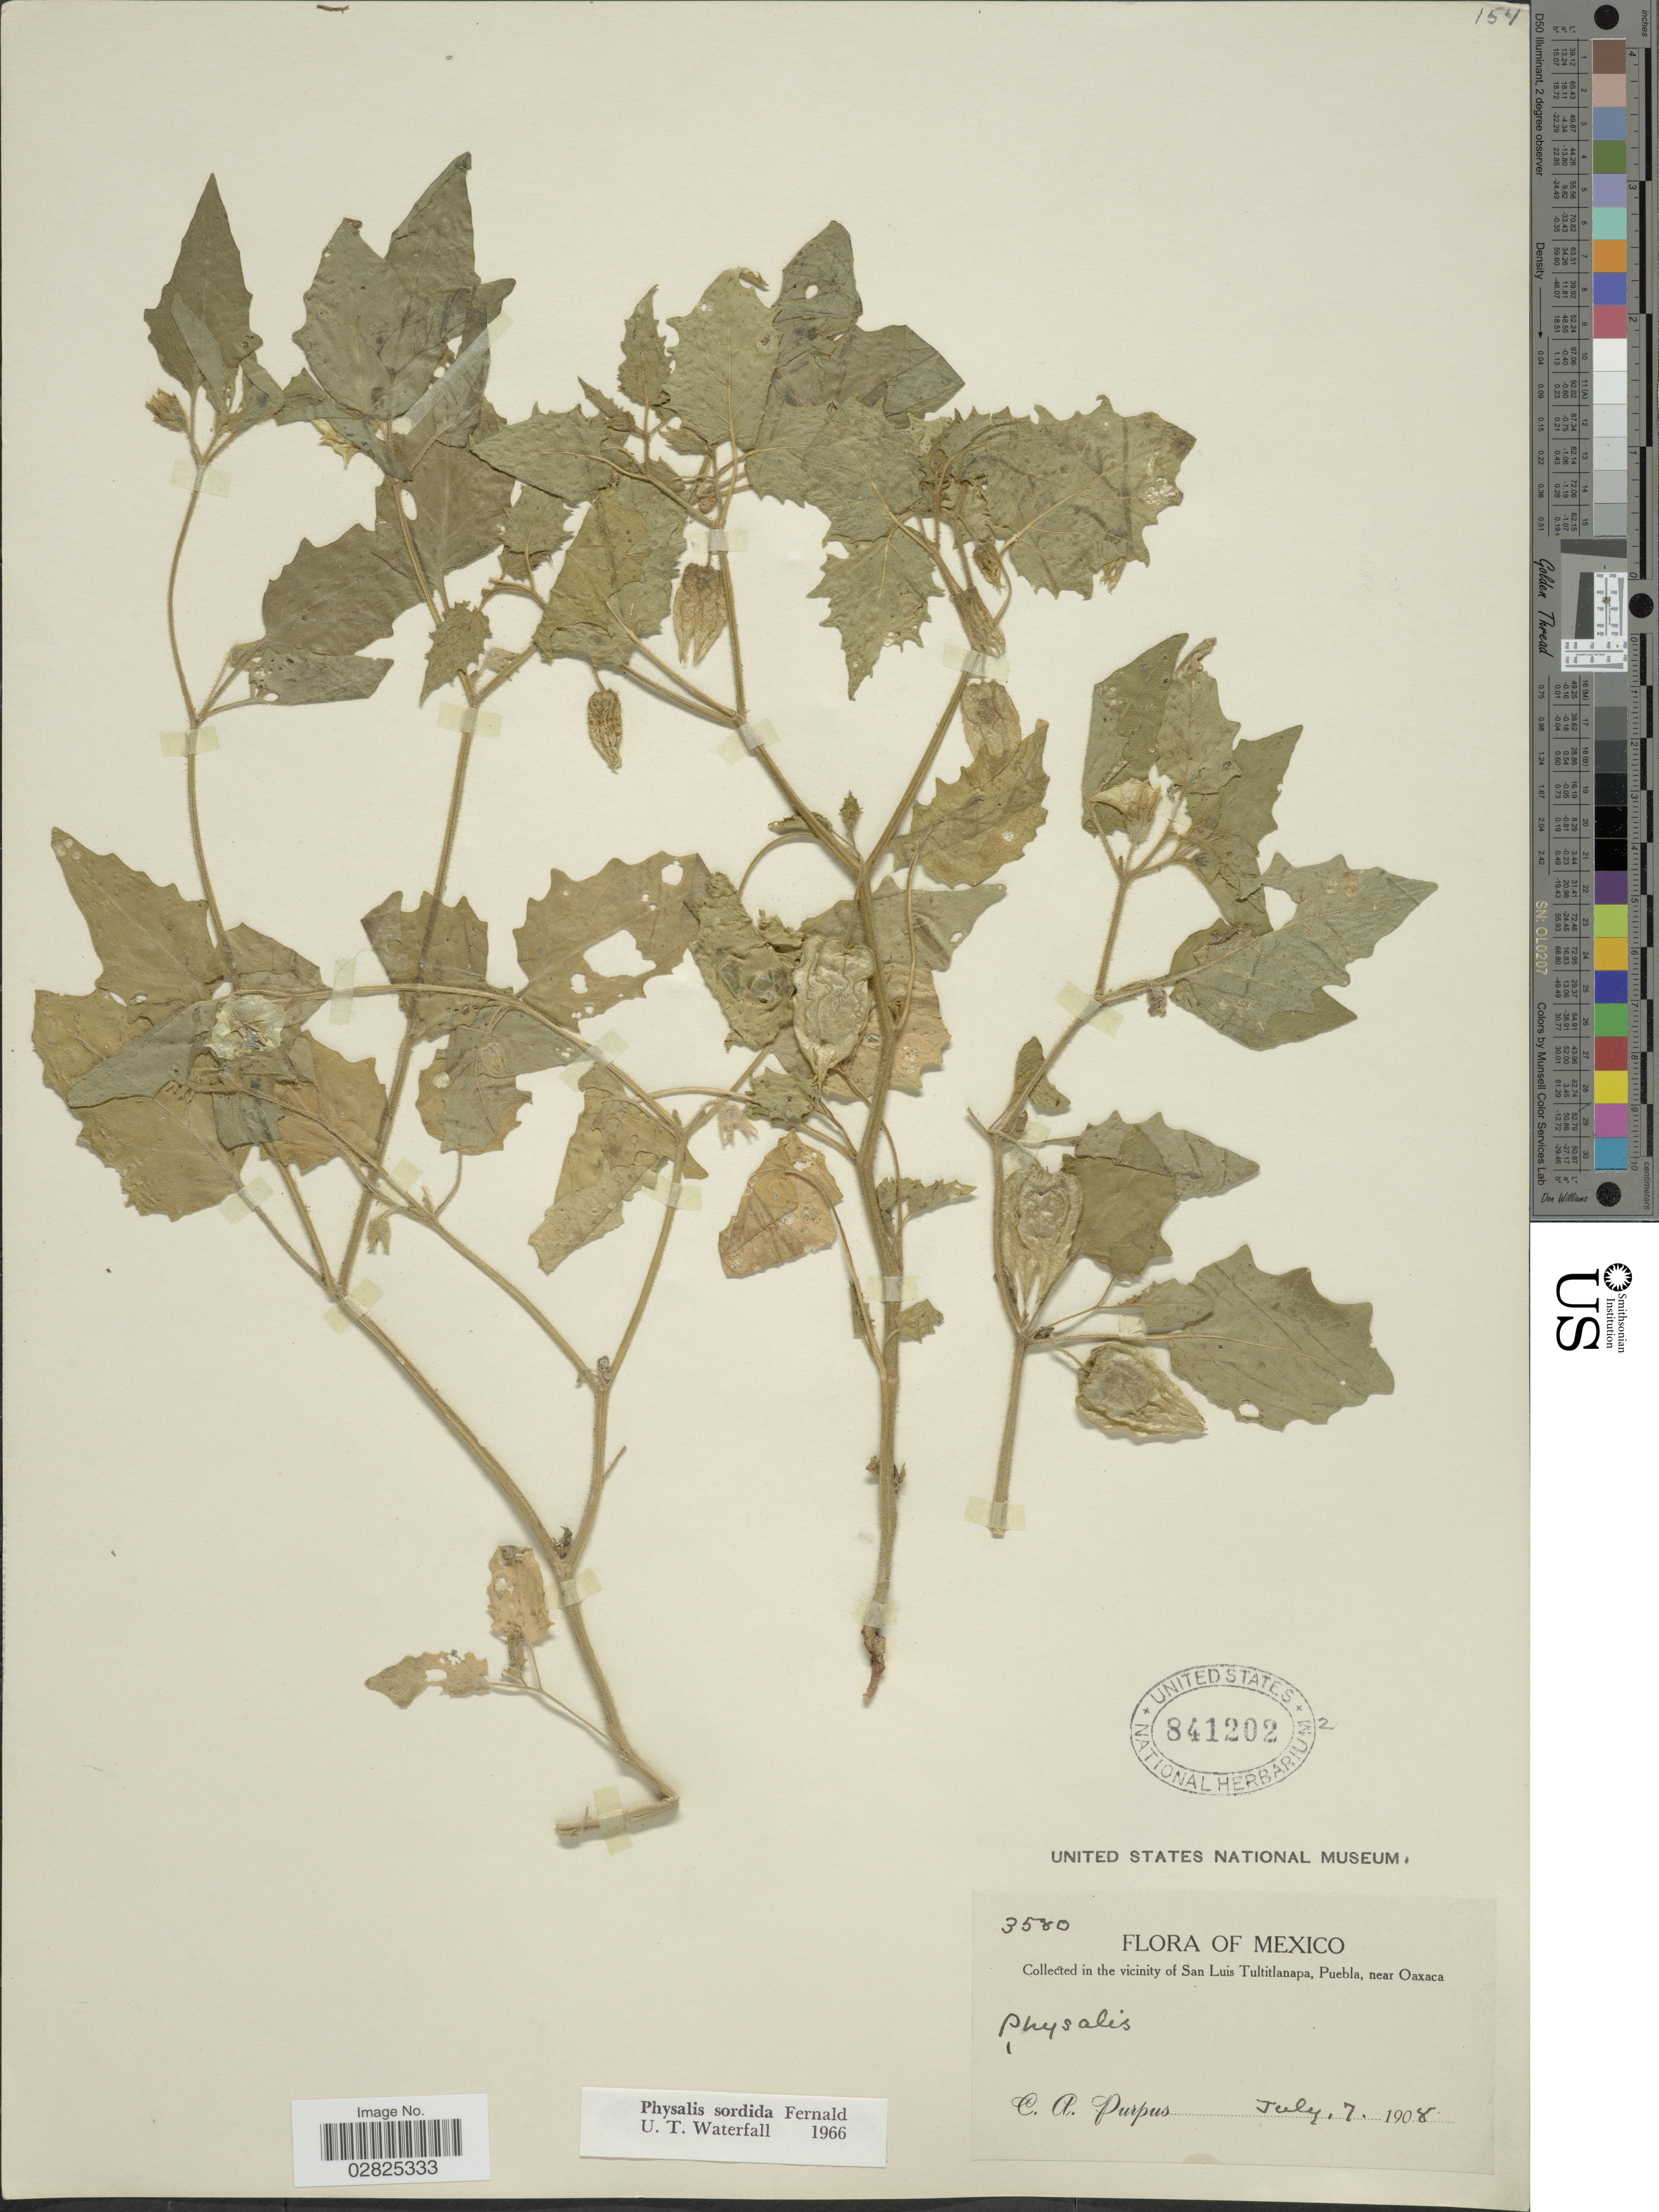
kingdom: Plantae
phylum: Tracheophyta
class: Magnoliopsida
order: Solanales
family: Solanaceae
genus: Physalis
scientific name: Physalis sordida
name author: Fernald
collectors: C. A. Purpus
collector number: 3580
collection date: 1908-07-07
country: Mexico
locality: In the vicinity of San Luis Tultitlanapa, Puebla, near Oaxaca.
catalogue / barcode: US 841202